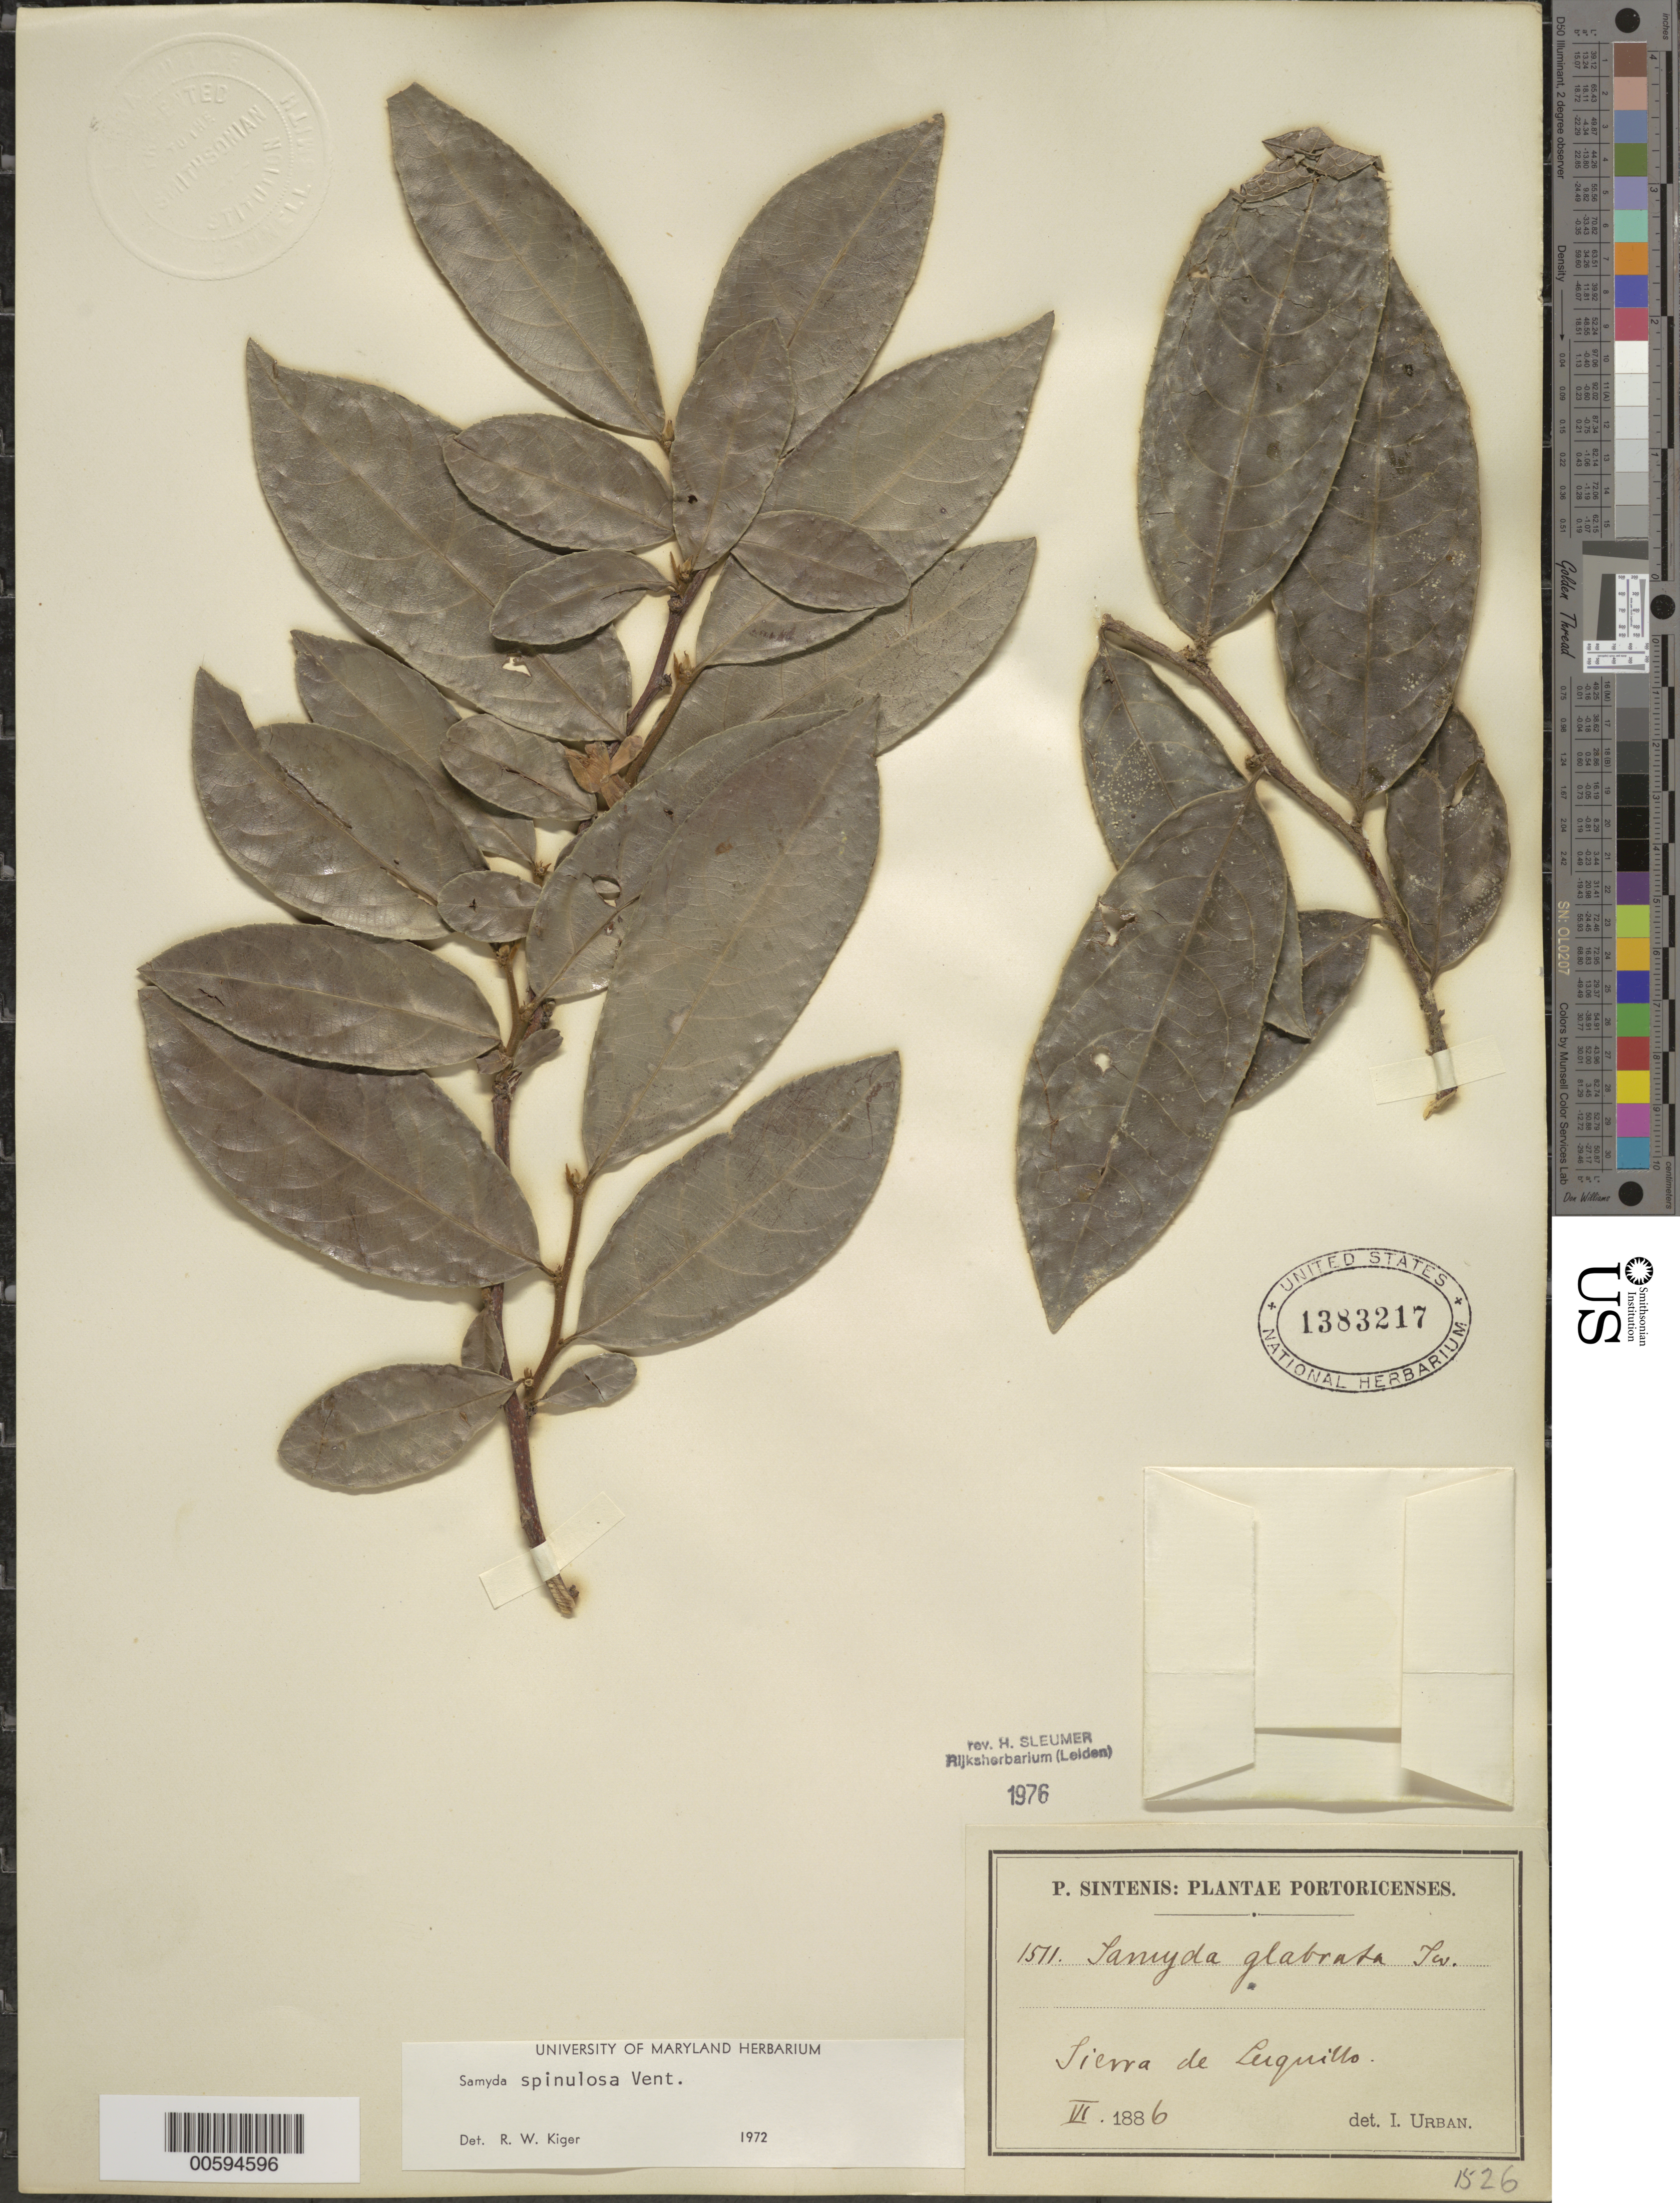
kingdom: Plantae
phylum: Tracheophyta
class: Magnoliopsida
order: Malpighiales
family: Salicaceae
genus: Casearia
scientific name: Casearia spinulosa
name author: (Vent.) T. Samar. & M.H. Alford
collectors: P. Sintenis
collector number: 1511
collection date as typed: Jun 1886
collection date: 1886-06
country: Puerto Rico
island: Greater Antilles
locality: Sierra de Luquillo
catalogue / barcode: US 1383217